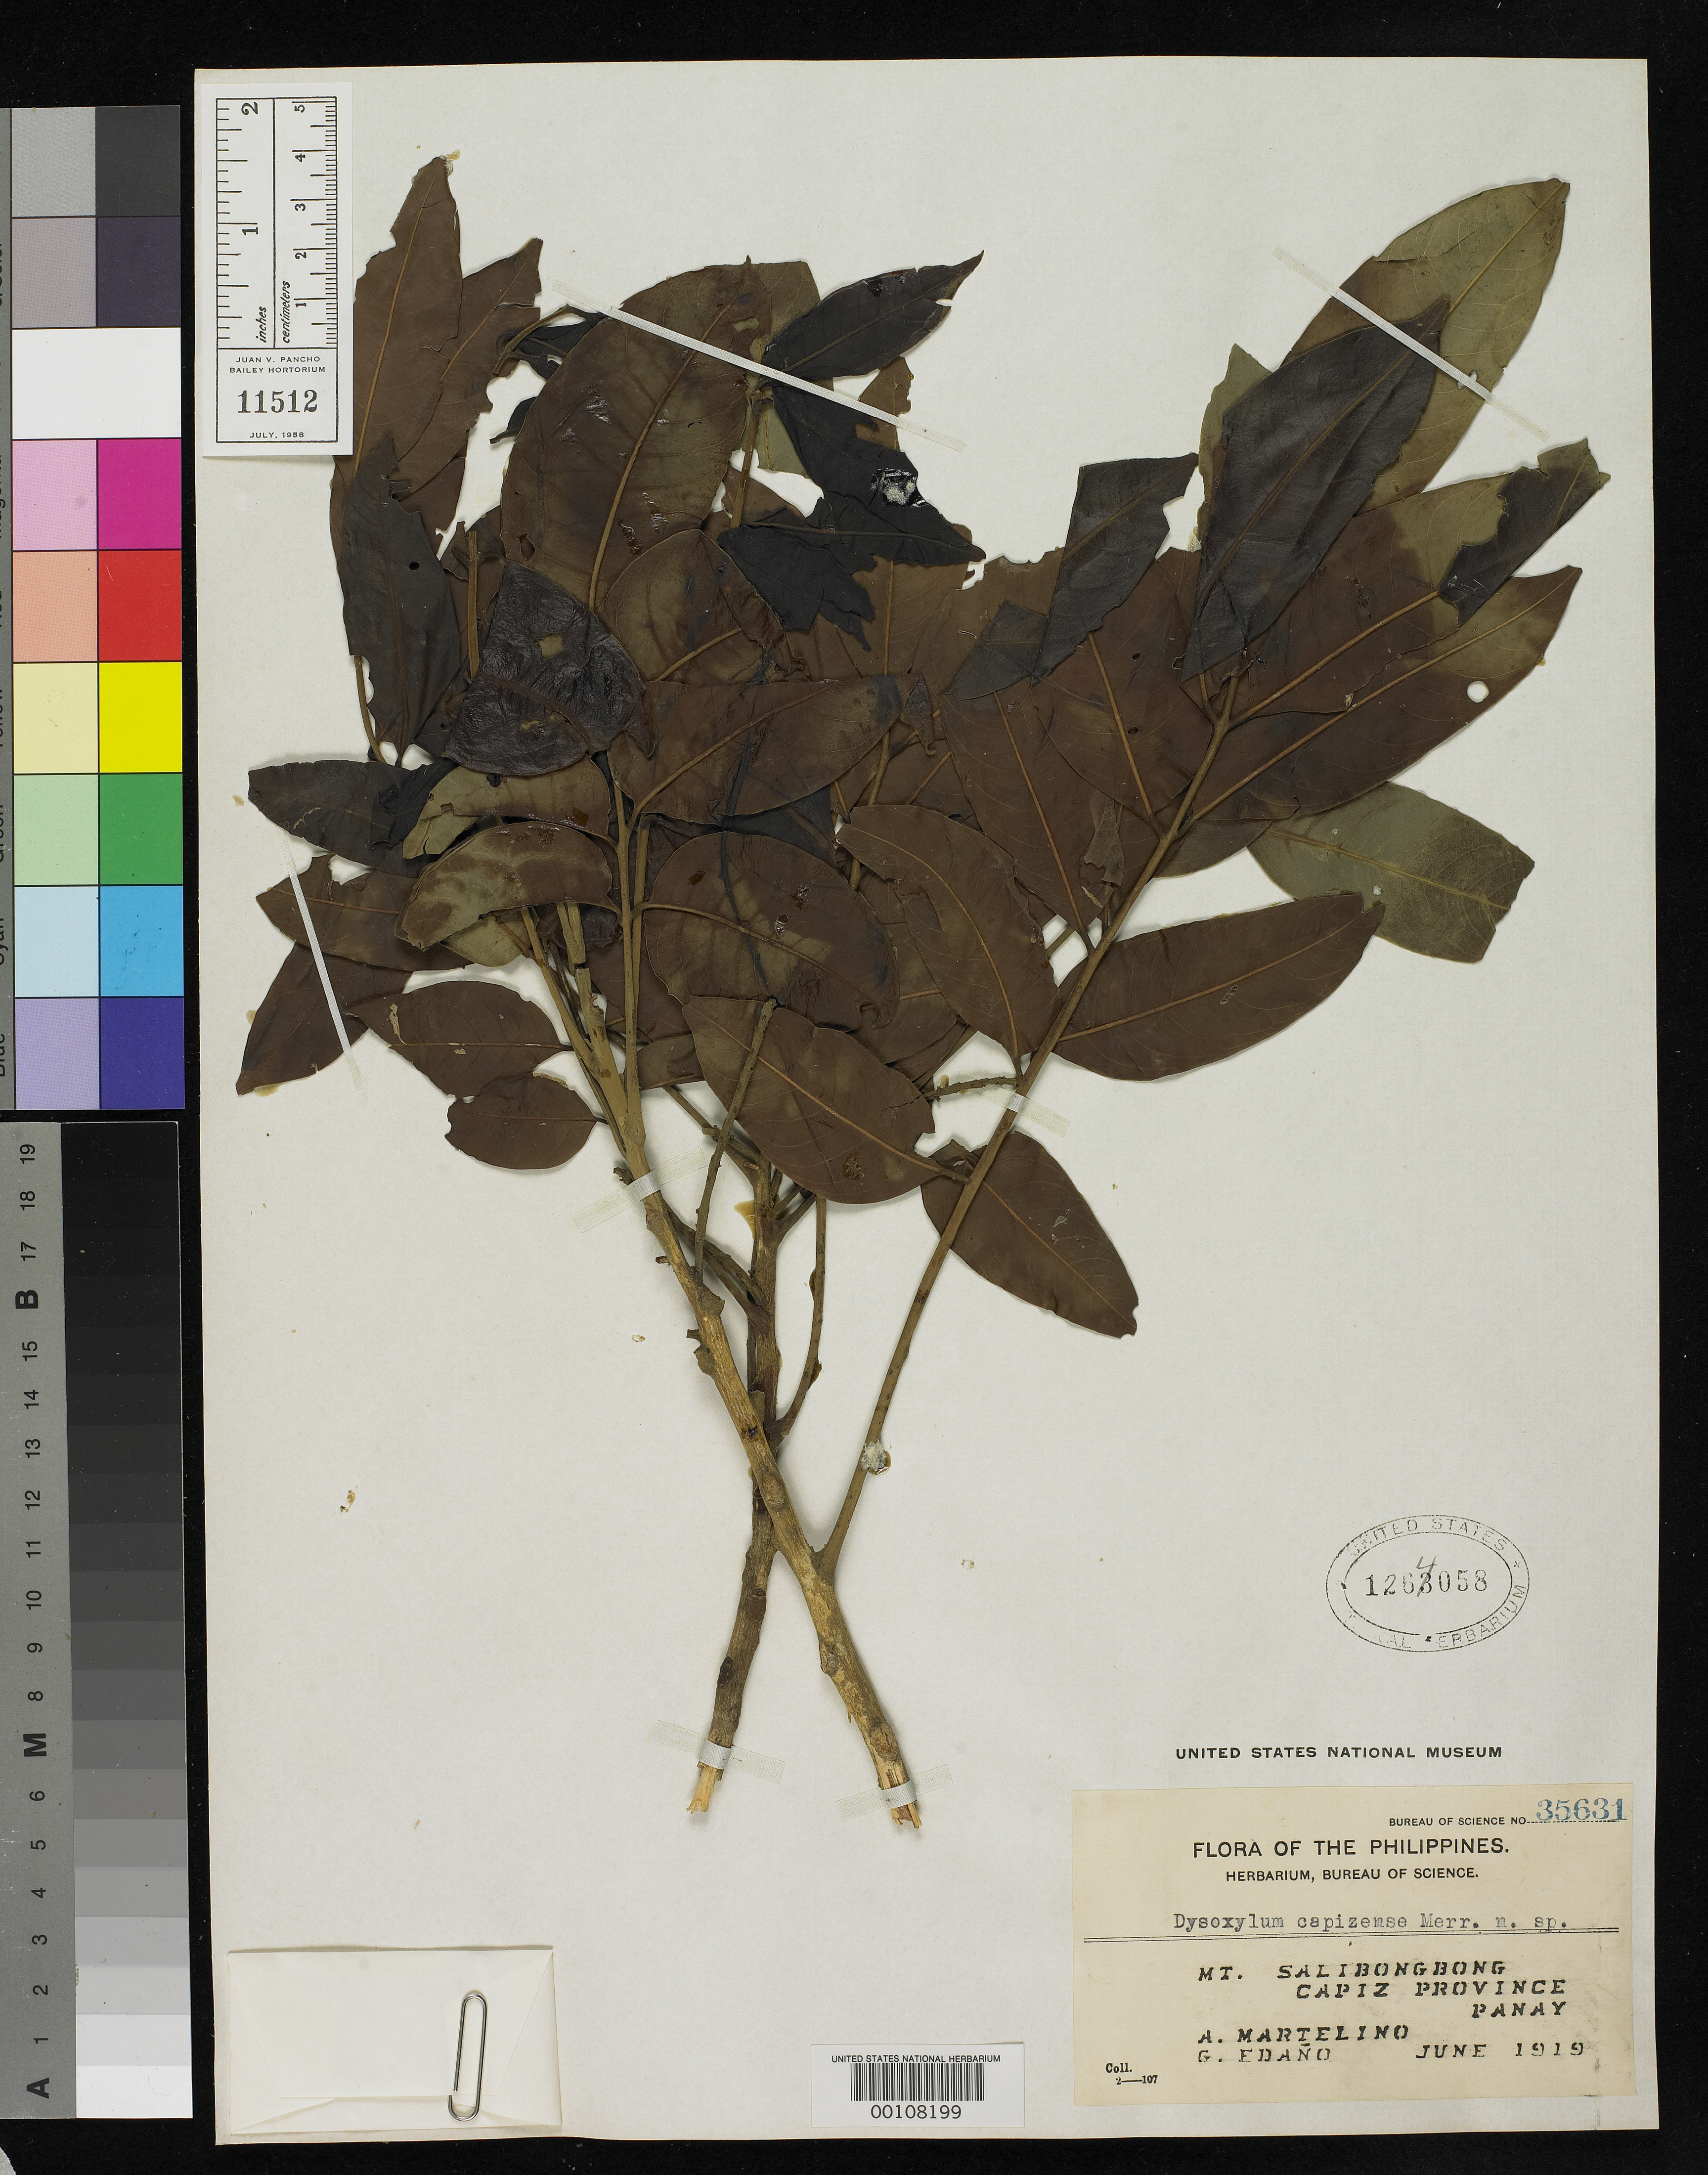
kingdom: Plantae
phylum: Tracheophyta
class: Magnoliopsida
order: Sapindales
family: Meliaceae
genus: Dysoxylum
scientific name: Dysoxylum capizense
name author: Merr.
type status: Isotype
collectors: A. Martelino & G. E. Edaño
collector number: Bur. Sci. 35631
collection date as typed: Jun 1919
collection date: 1919-06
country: Philippines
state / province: Western Visayas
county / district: Capiz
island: Panay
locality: Mt. Salibongbong.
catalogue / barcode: US 1264058